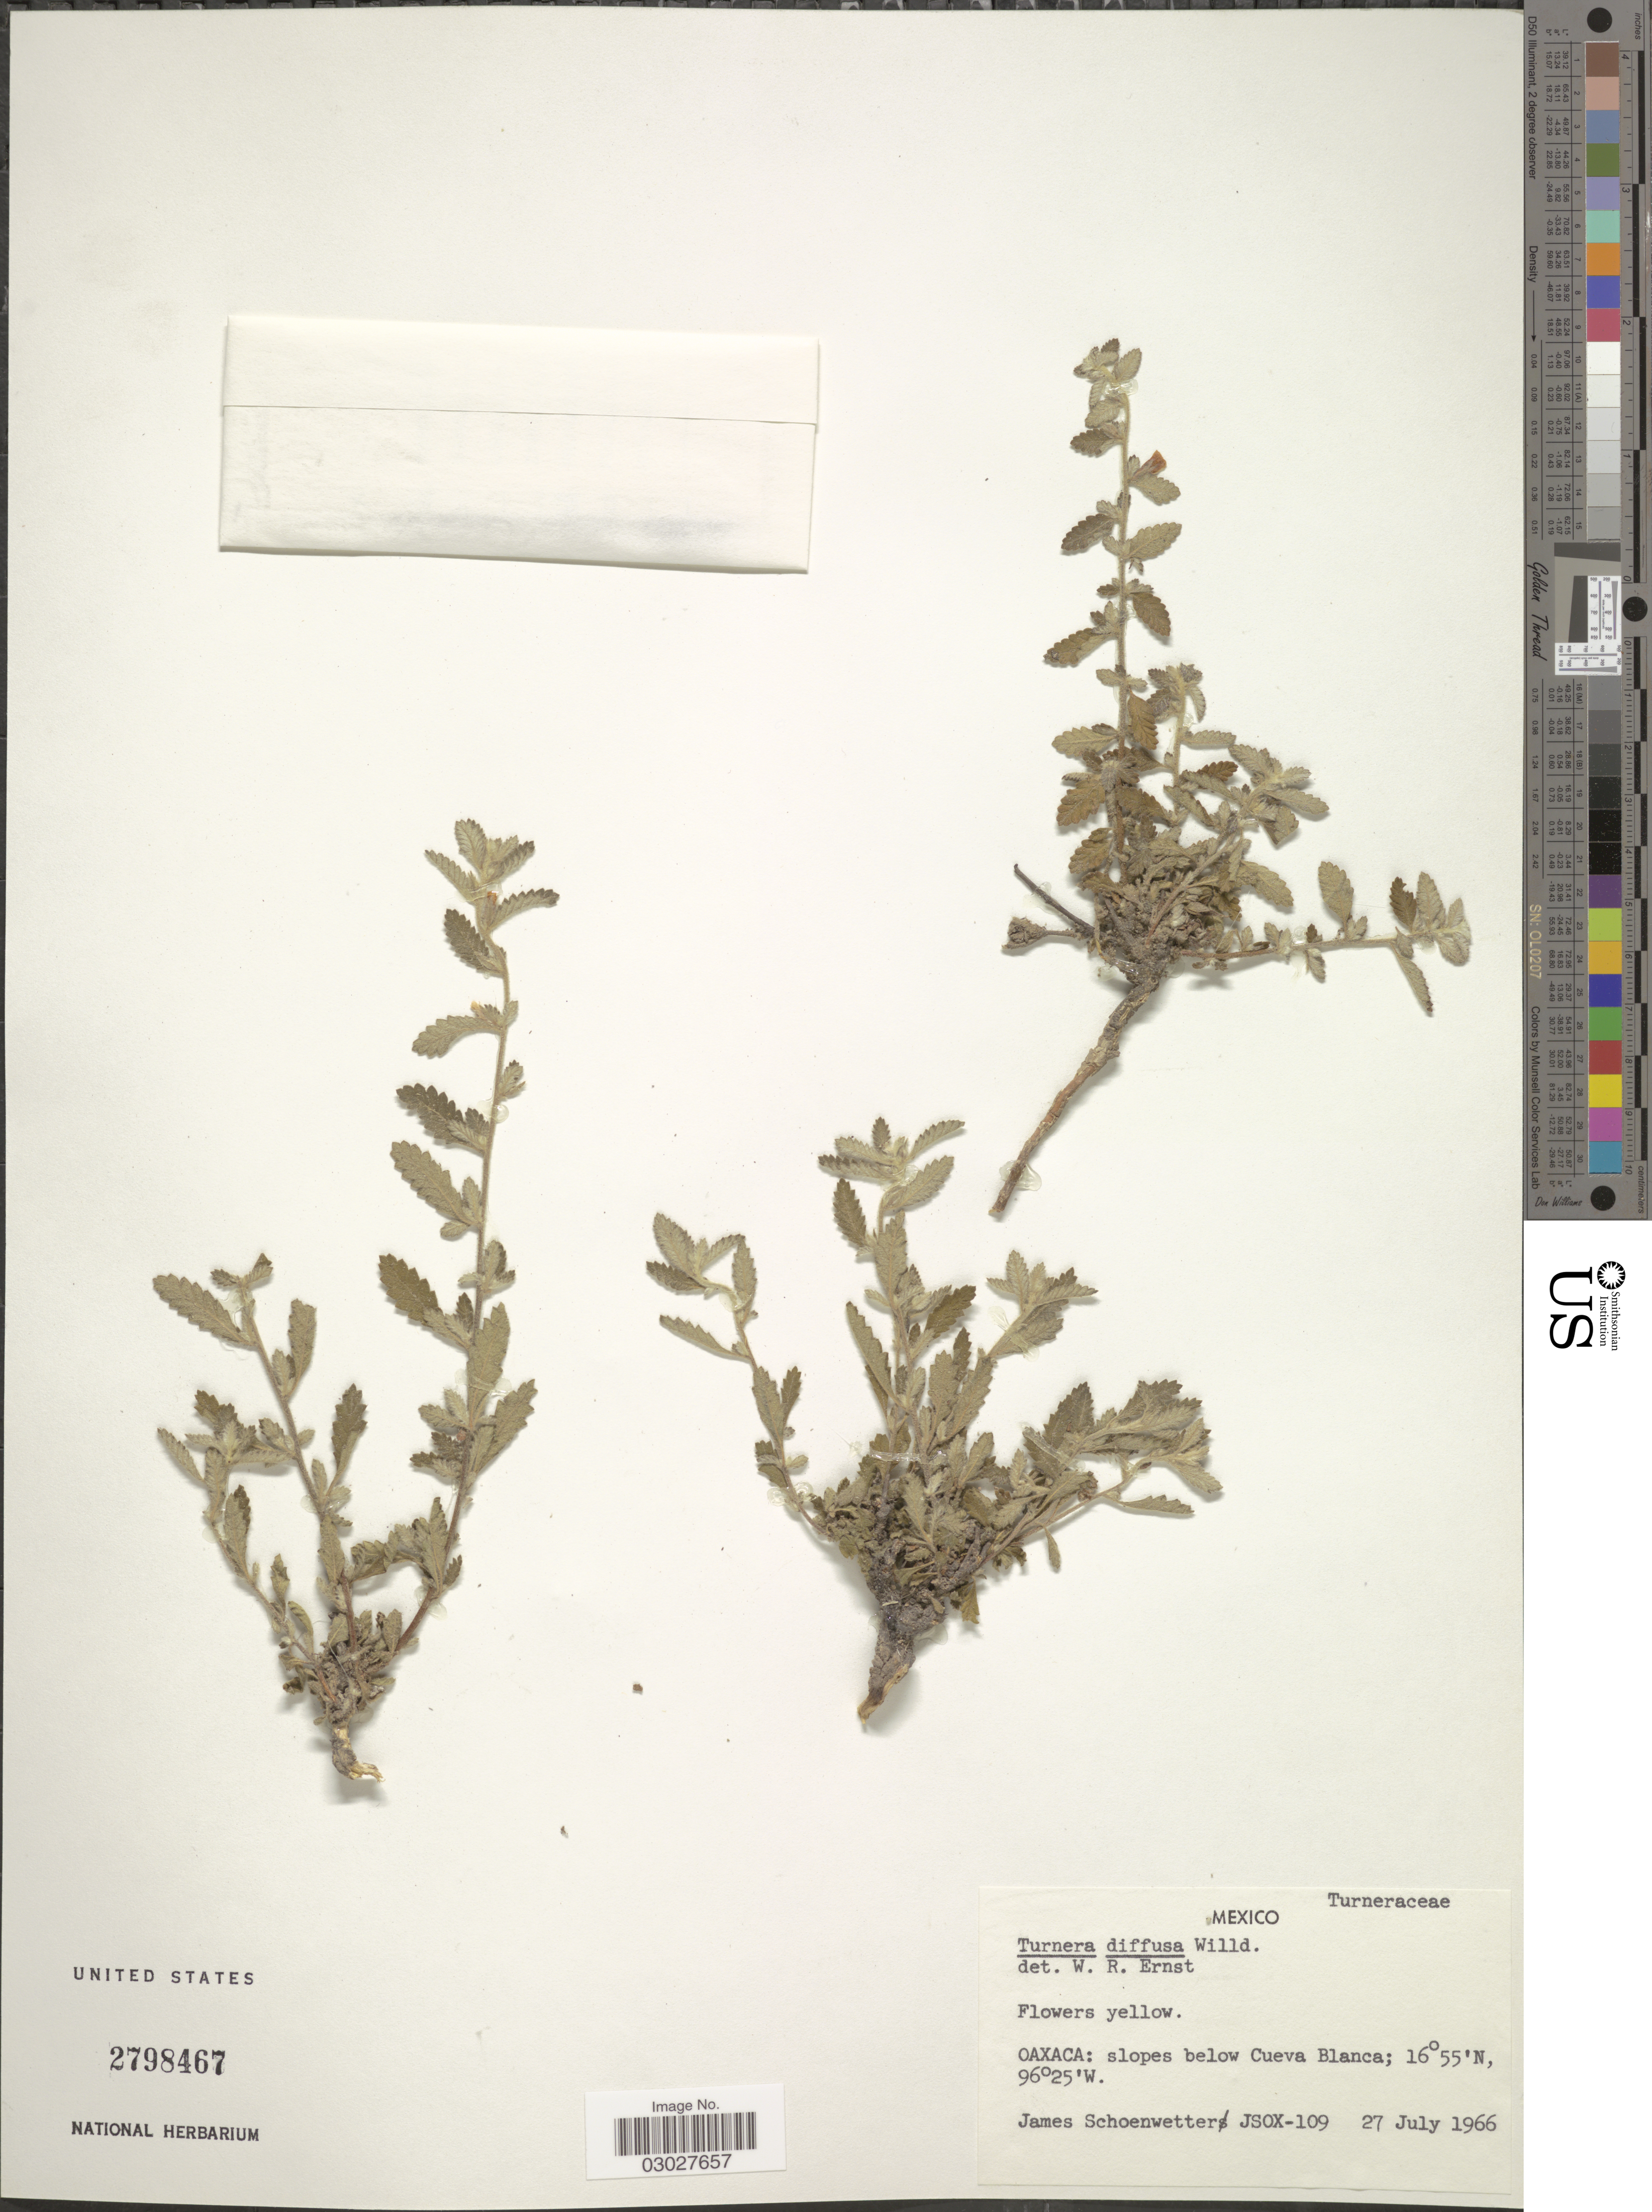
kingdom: Plantae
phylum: Tracheophyta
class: Magnoliopsida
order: Malpighiales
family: Turneraceae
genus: Turnera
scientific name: Turnera diffusa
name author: Willd. ex Schult.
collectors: J. Schoenwetter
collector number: JSOX-109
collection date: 1966-07-27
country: Mexico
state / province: Oaxaca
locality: Slopes below Cueva Blanca.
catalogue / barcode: US 2798467